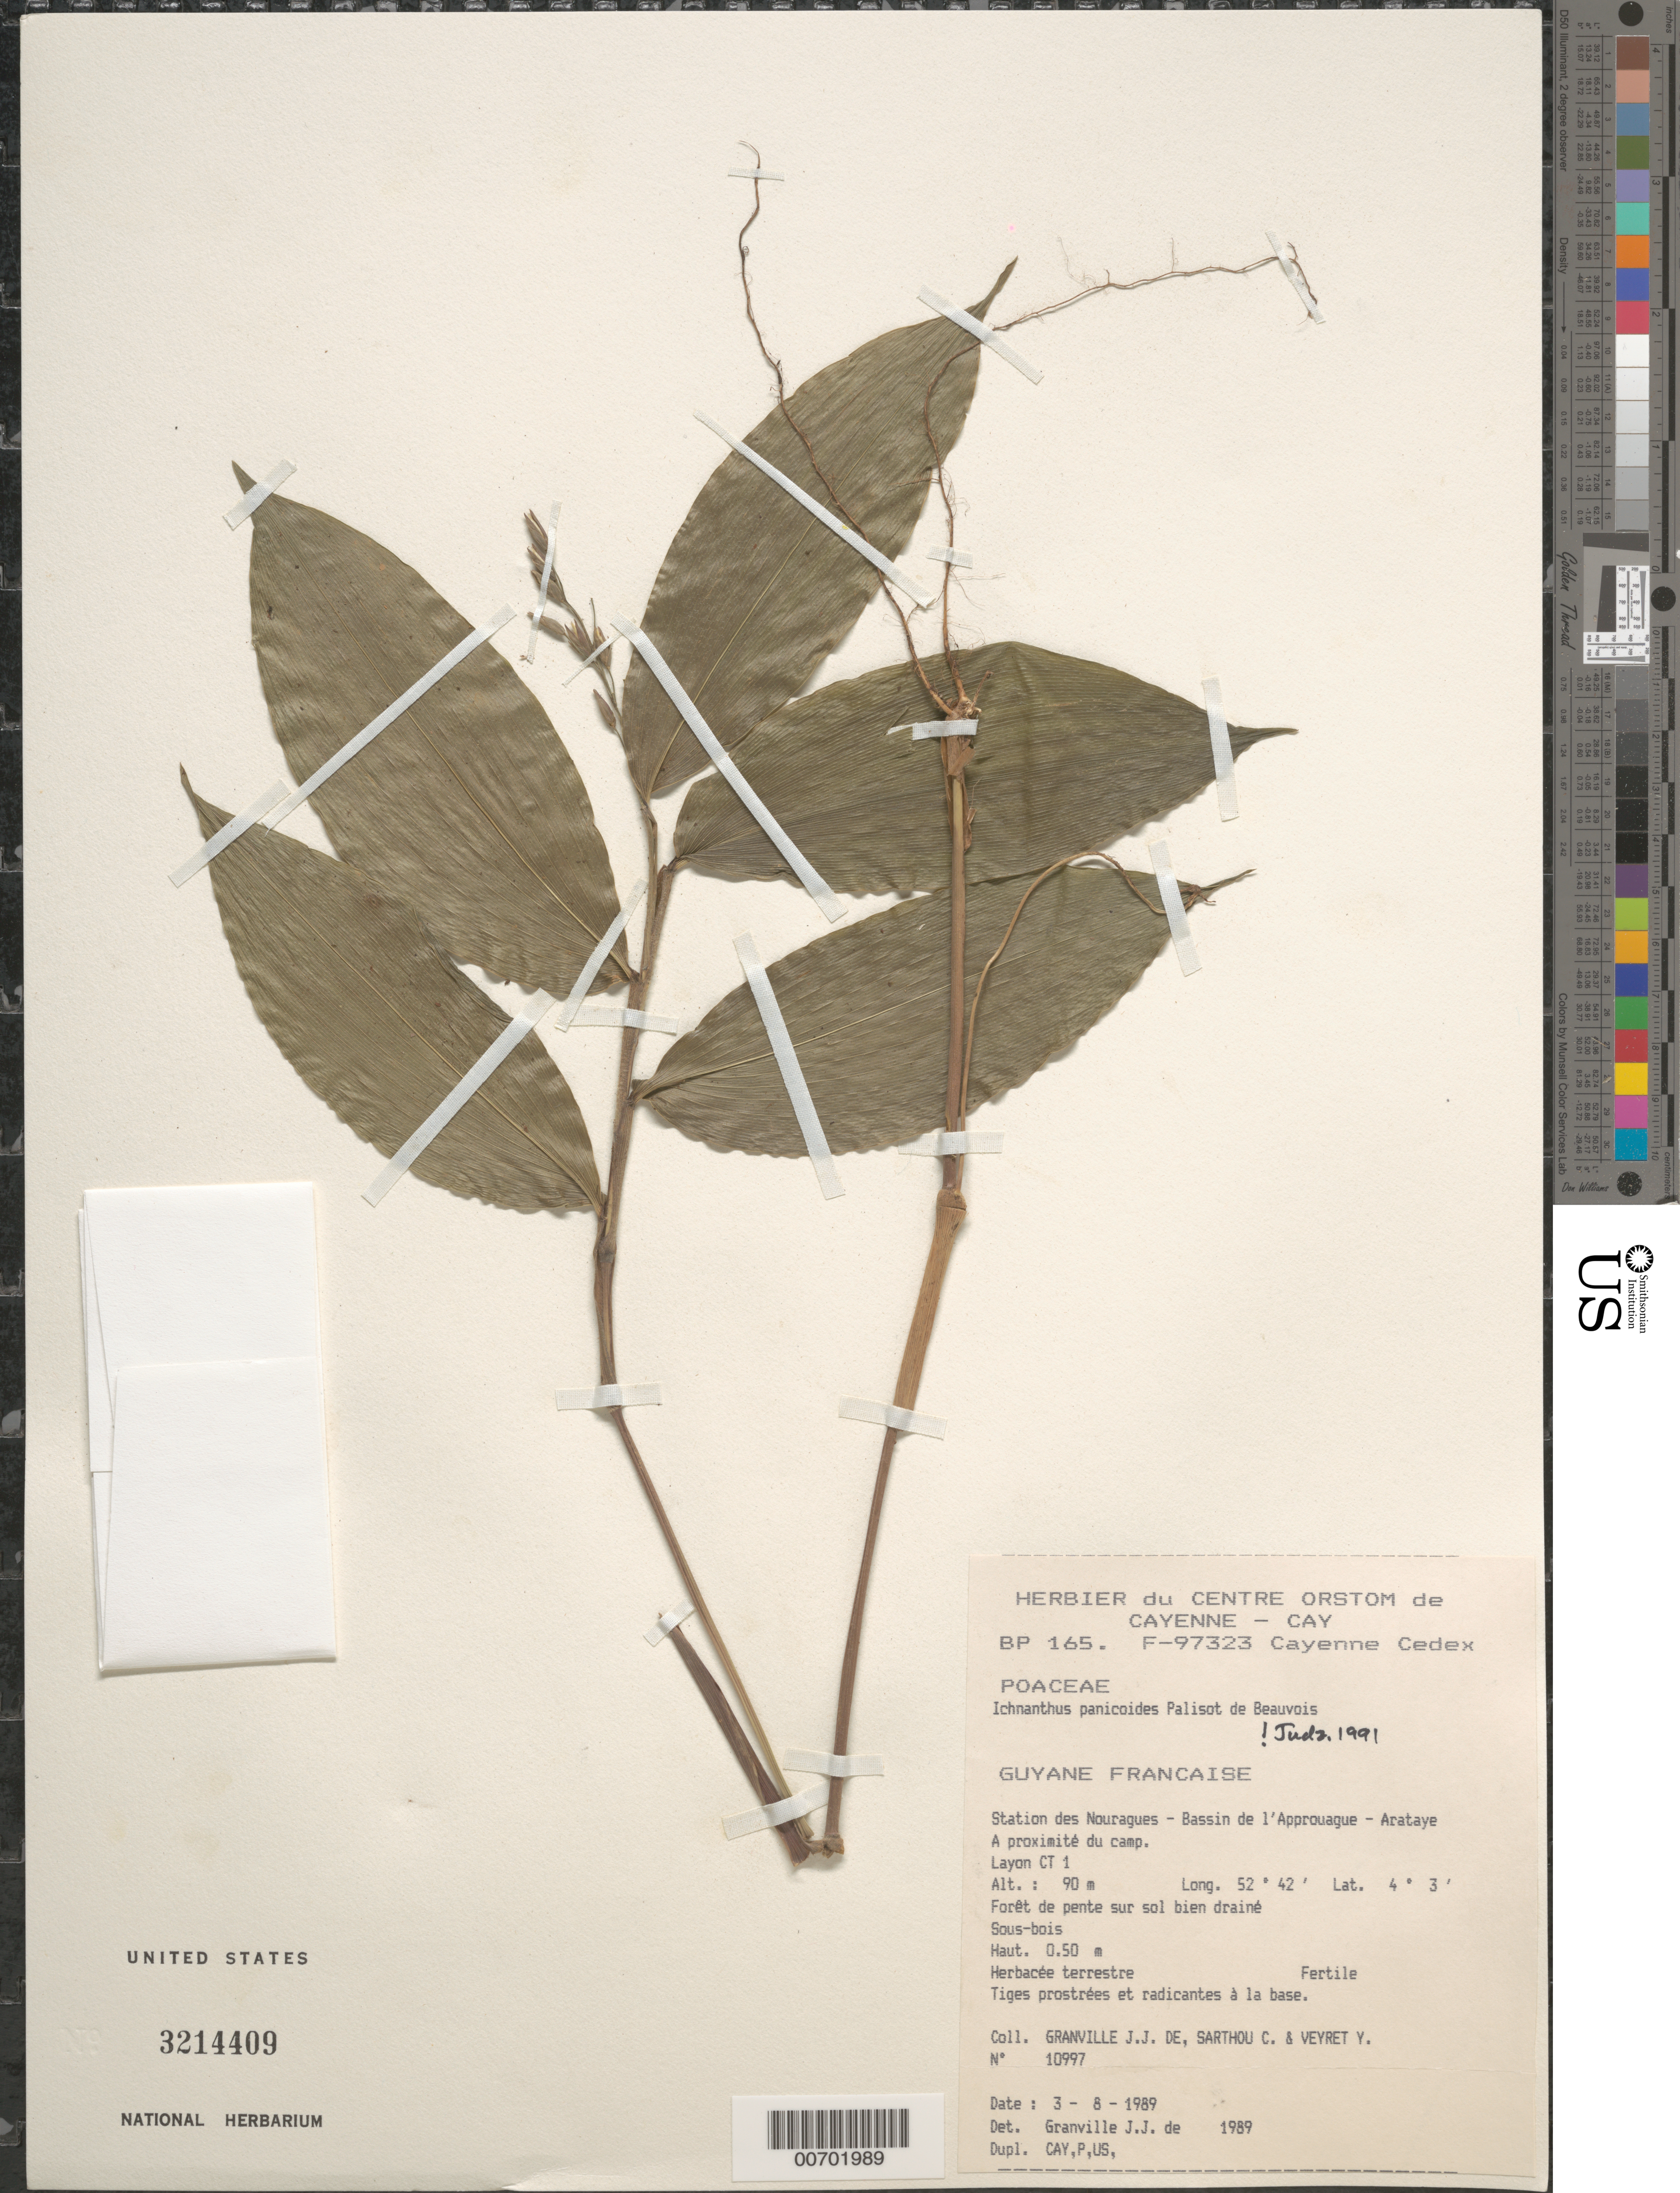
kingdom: Plantae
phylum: Tracheophyta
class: Liliopsida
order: Poales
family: Poaceae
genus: Ichnanthus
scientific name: Ichnanthus panicoides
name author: P. Beauv.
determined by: Judziewicz, E. J.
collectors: J.-J. de Granville, C. Sarthou & Y. Veyret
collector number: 10997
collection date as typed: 3-Aug-89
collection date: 1989-08-03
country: French Guiana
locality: Station des Nouragues, Bassin de l'Approuague, Arataye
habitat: Forêt de pente sur sol bien drainé. Sous-bois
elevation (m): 90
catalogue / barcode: US 3214409